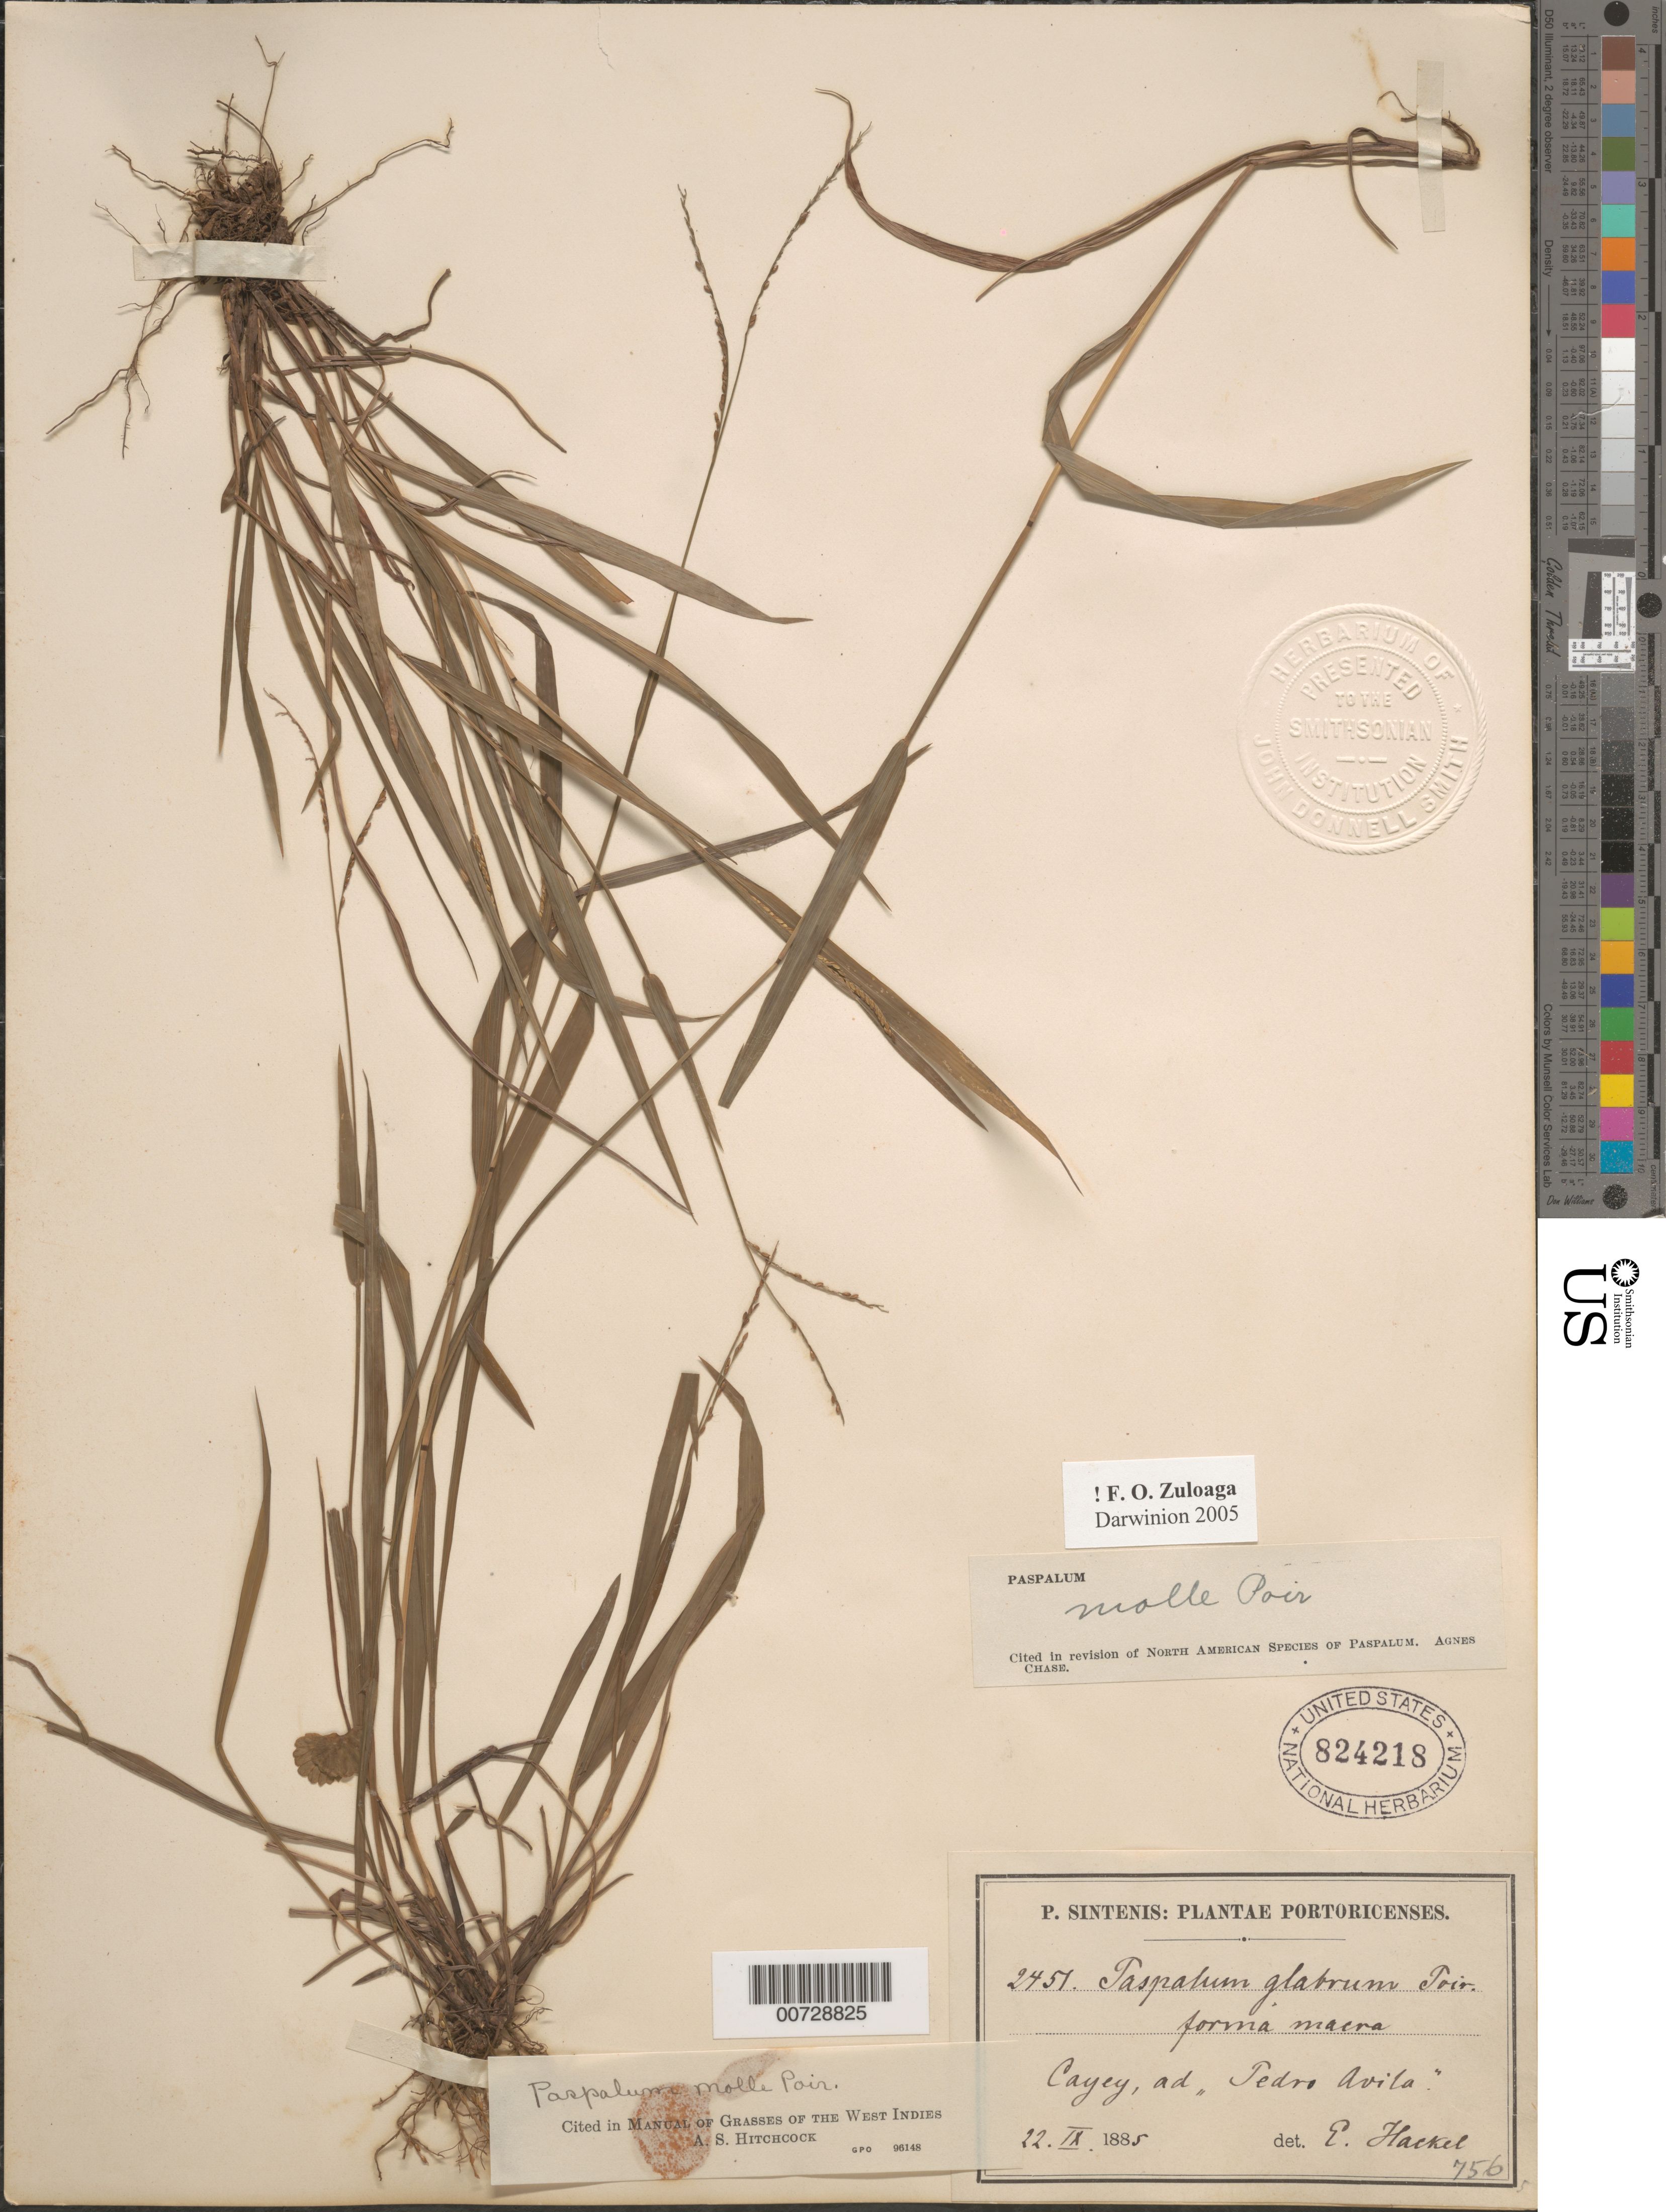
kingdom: Plantae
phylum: Tracheophyta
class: Liliopsida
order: Poales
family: Poaceae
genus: Paspalum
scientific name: Paspalum molle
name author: Poir.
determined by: Hitchcock, Albert S.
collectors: P. Sintenis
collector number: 2451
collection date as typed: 22 Sep 1885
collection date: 1885-09-22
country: Puerto Rico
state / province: Cayey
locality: ad "Pedro Avila"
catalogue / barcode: US 824218